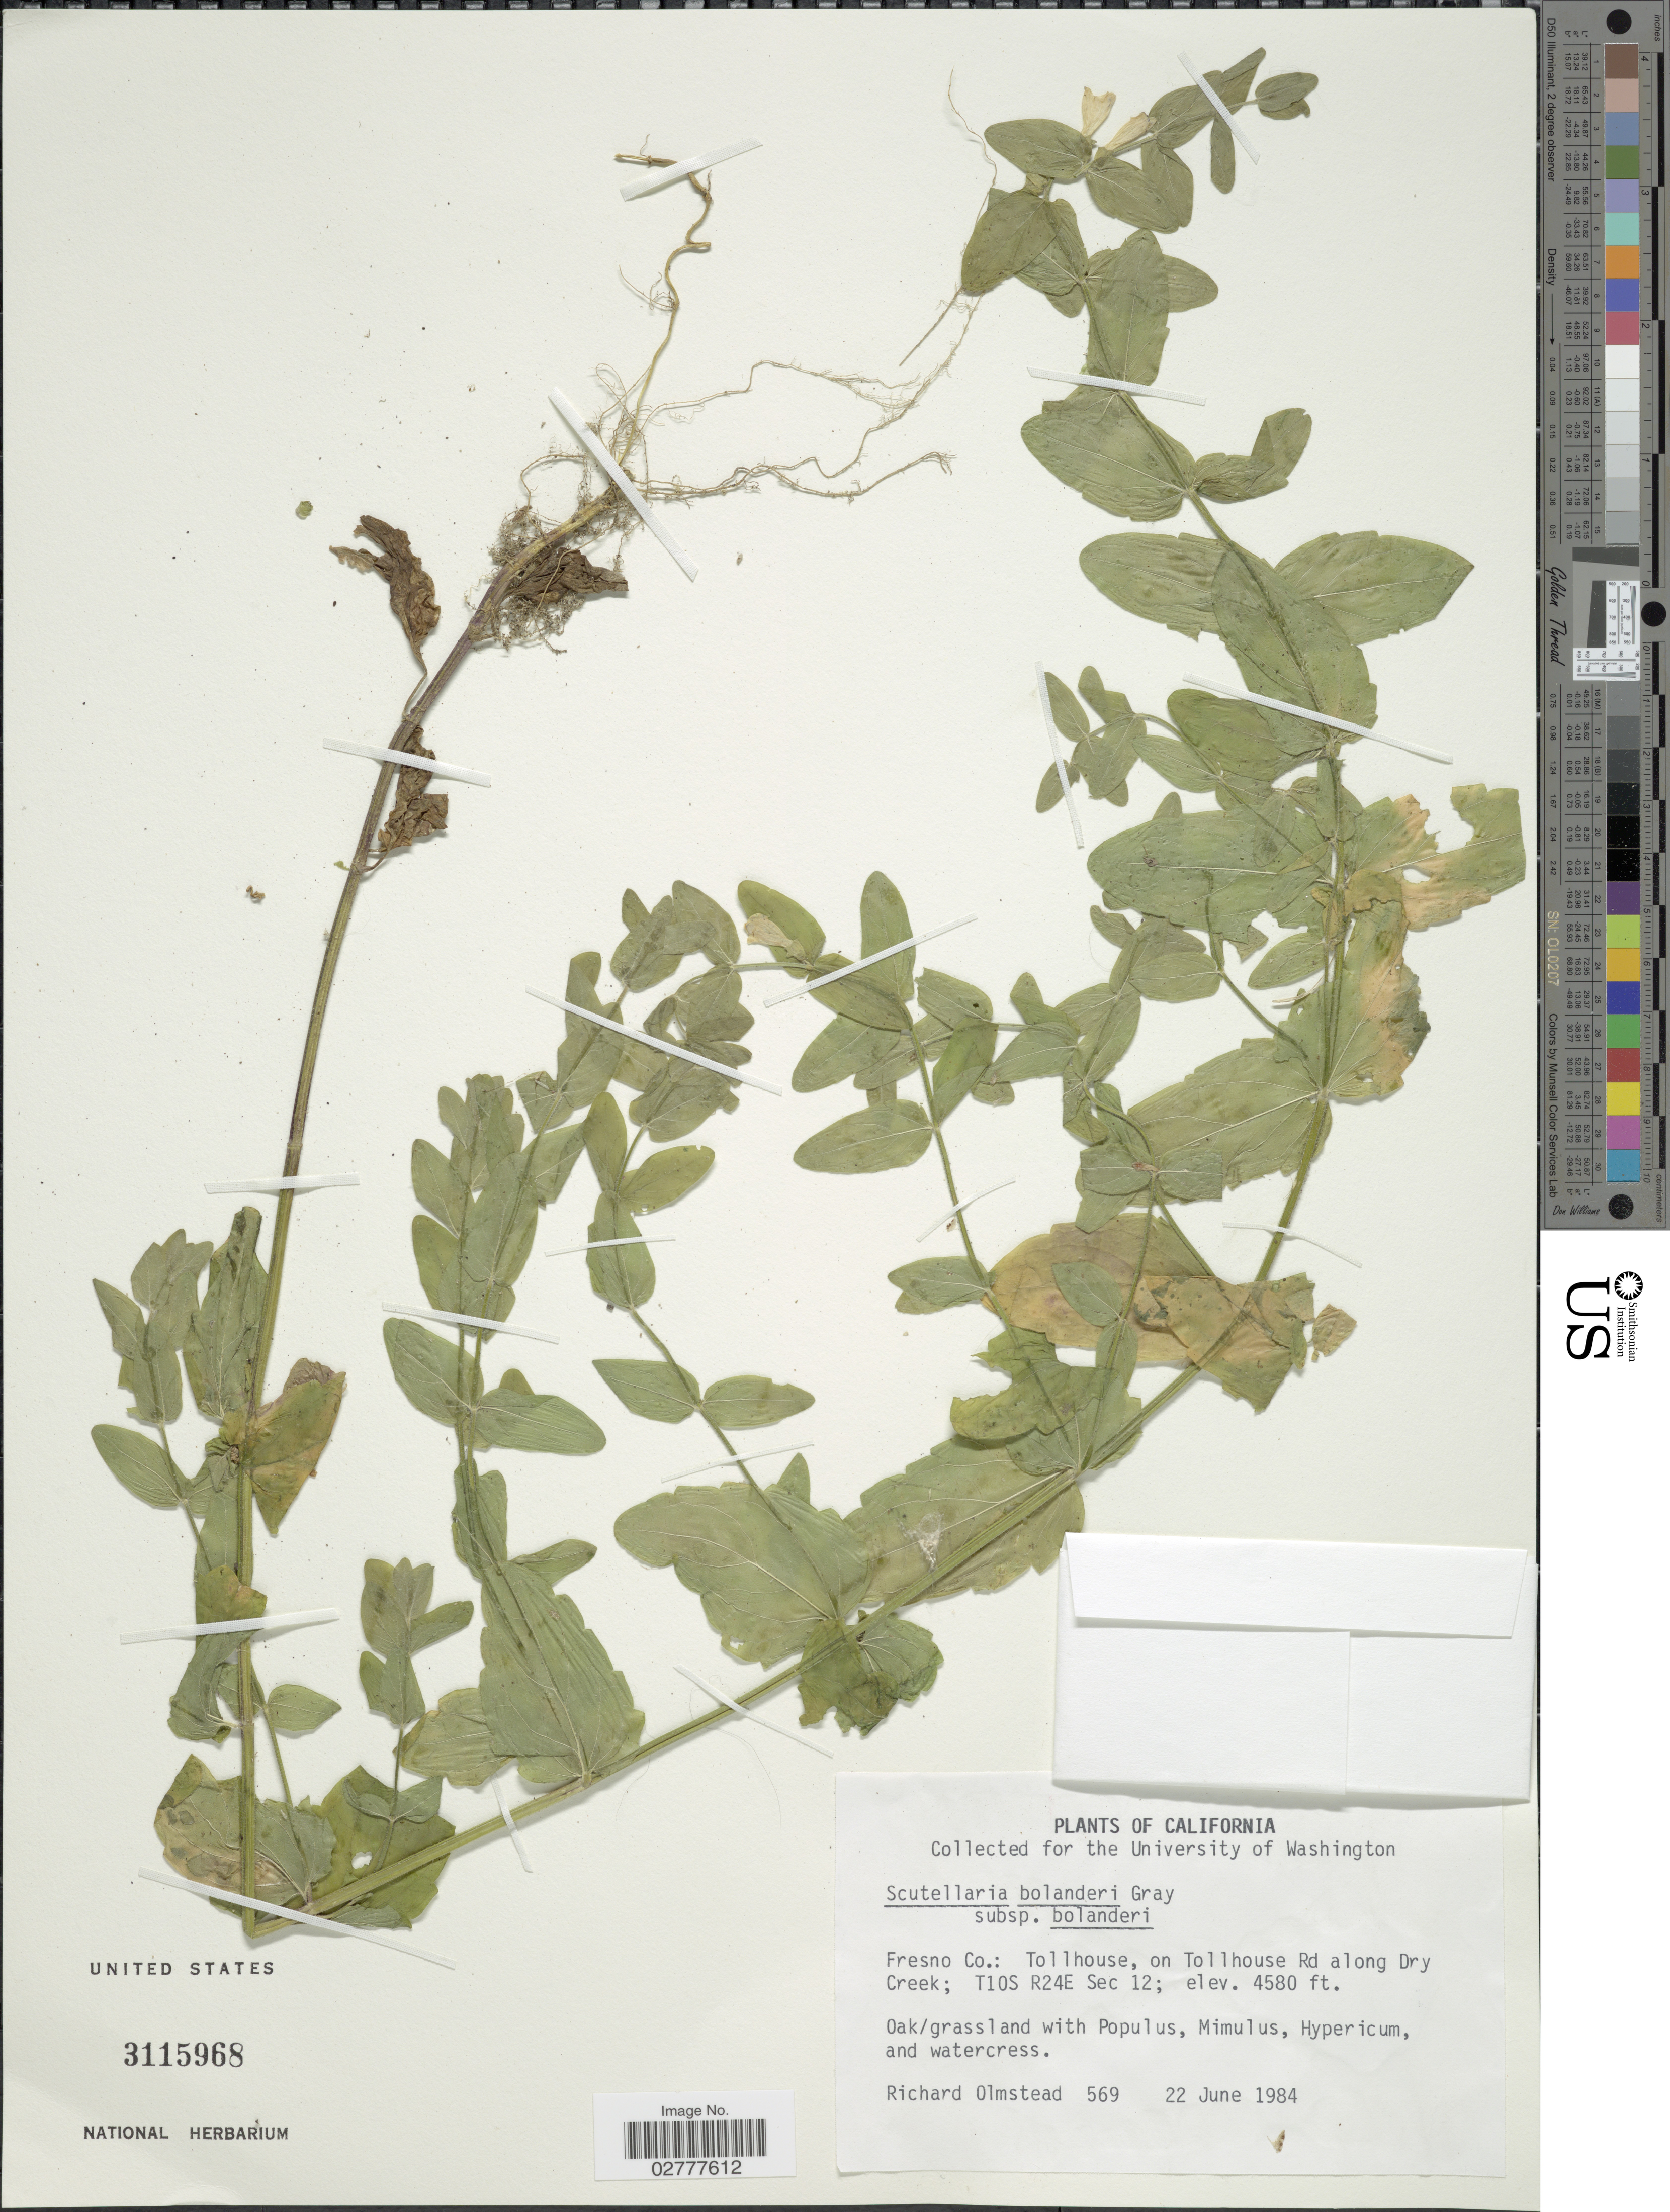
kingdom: Plantae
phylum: Tracheophyta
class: Magnoliopsida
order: Lamiales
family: Lamiaceae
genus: Scutellaria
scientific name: Scutellaria bolanderi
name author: A. Gray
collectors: R. Olmstead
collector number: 569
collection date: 1984-06-22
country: United States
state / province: California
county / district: Fresno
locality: Fresno Co.: Tollhouse, on Tollhouse Rd along Dry Creek; T10S R24E Sec 12.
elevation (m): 1396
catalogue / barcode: US 3115968